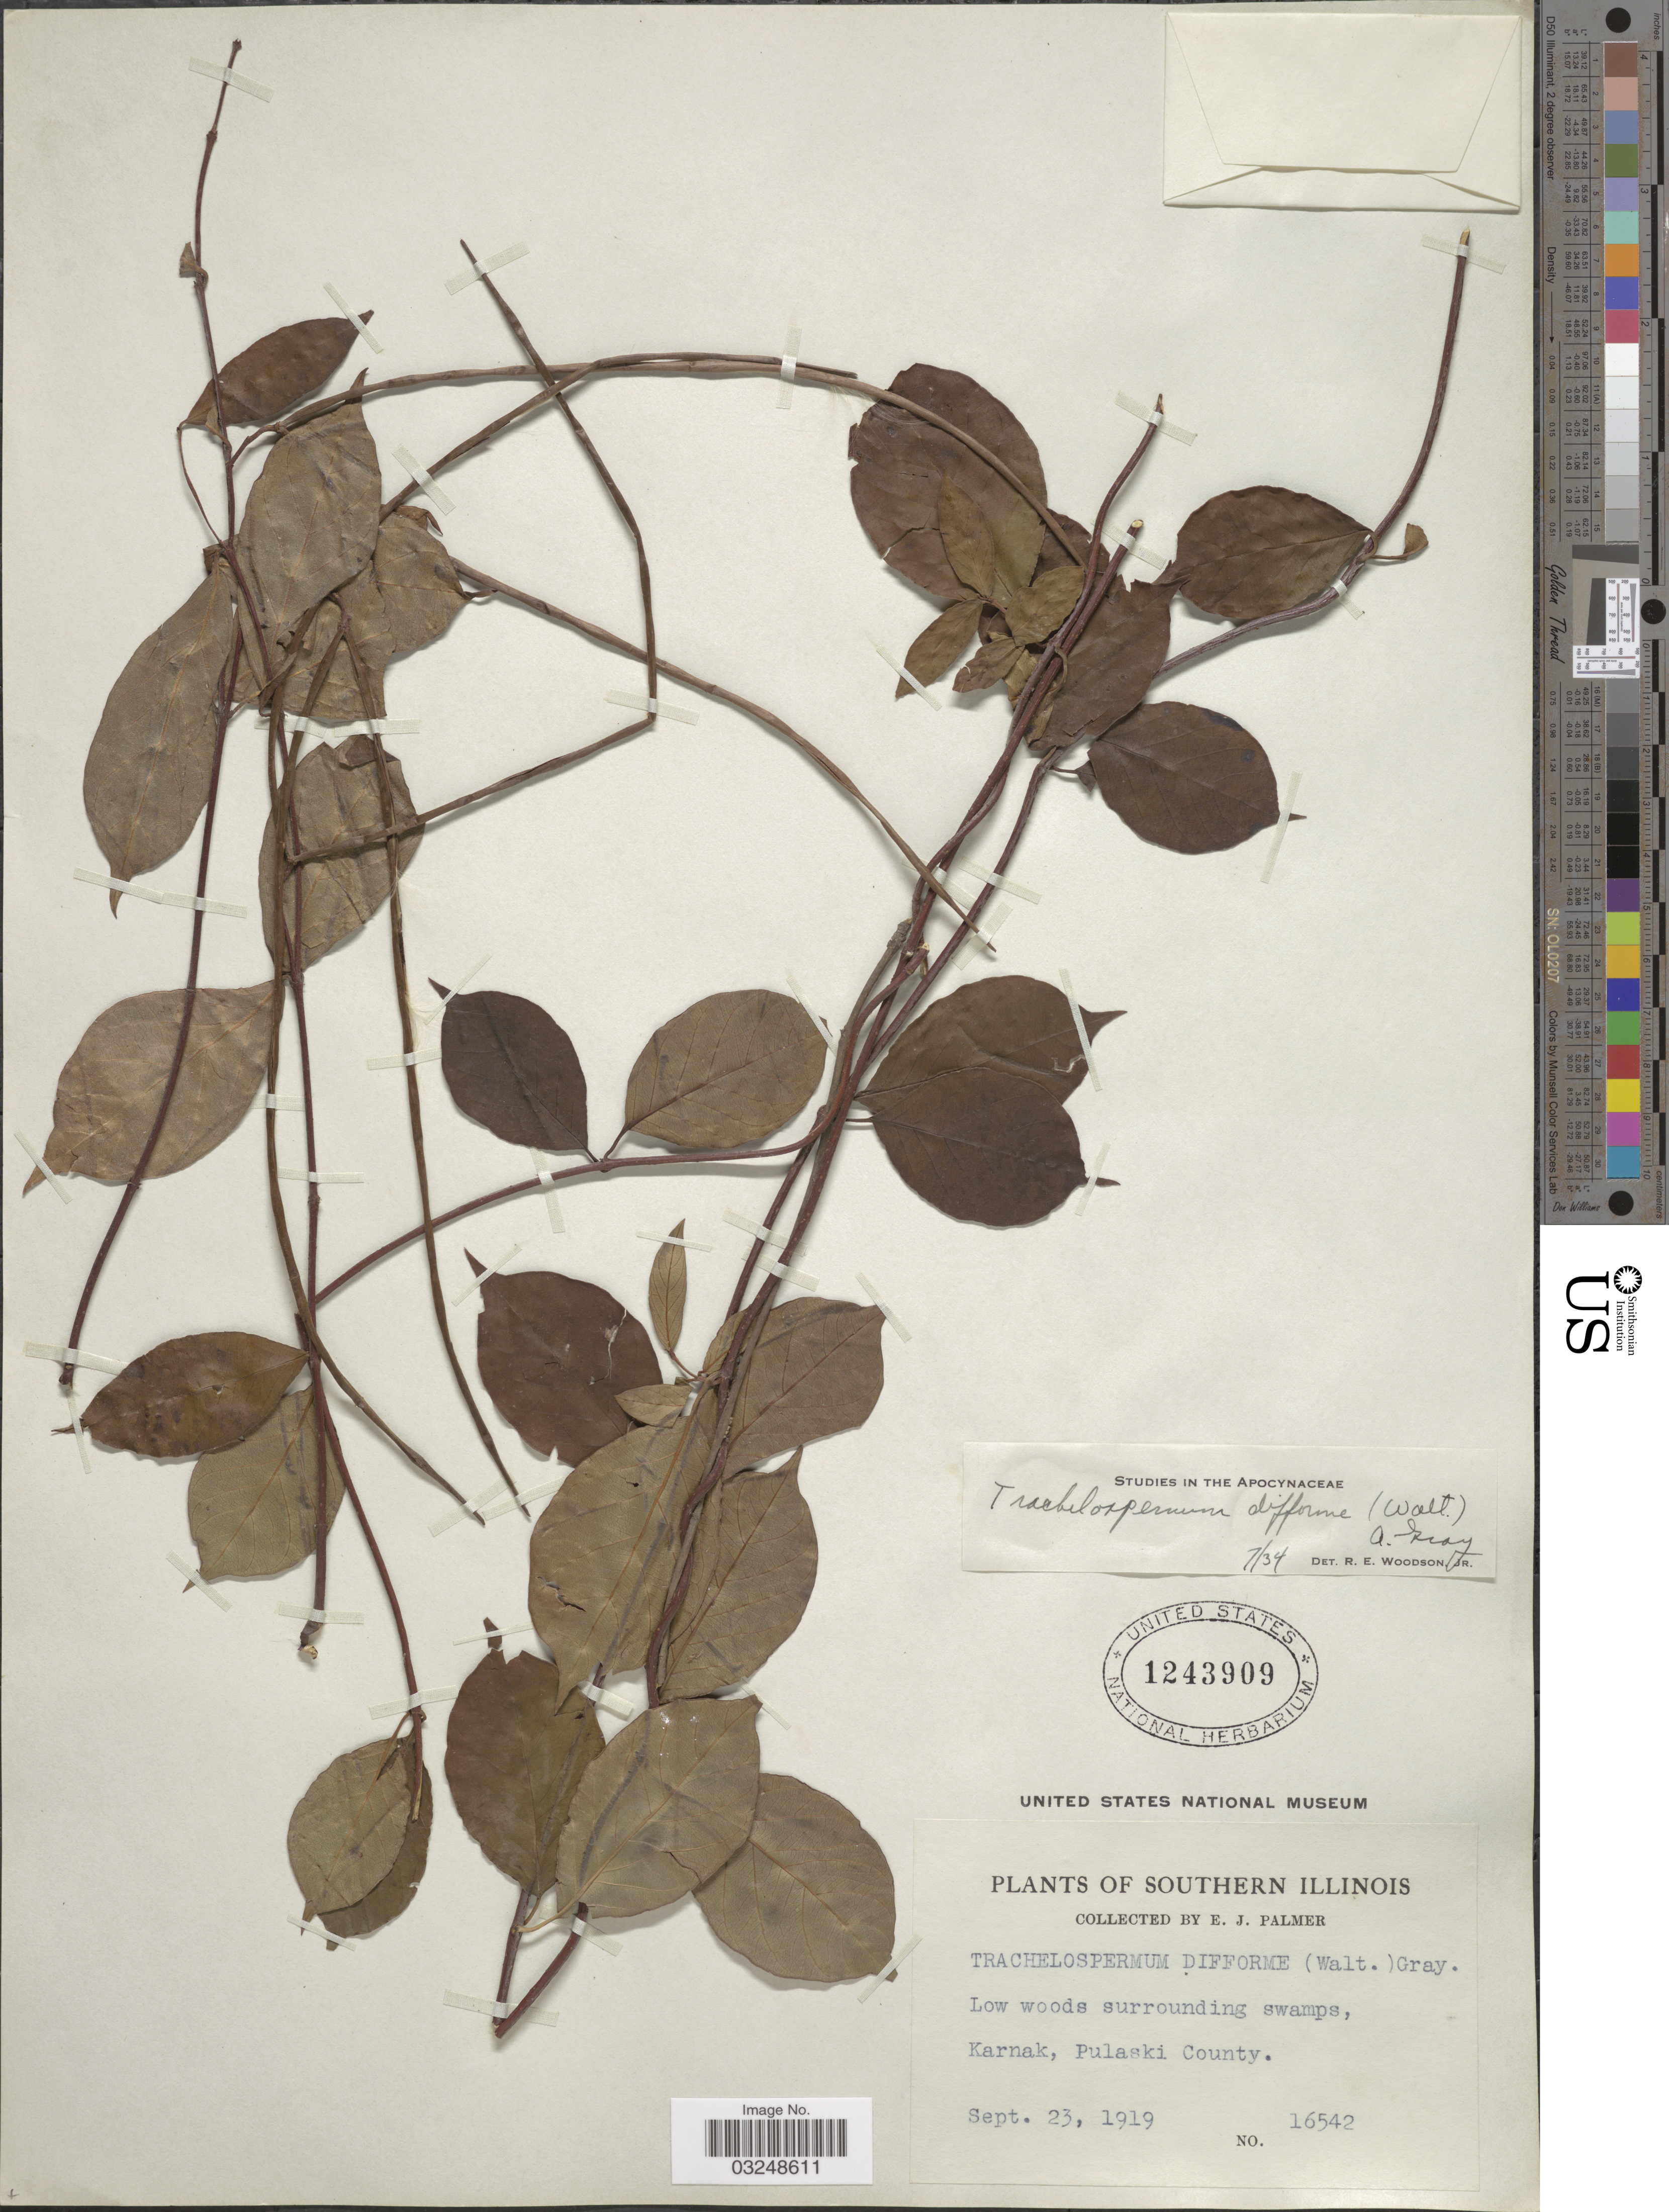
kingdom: Plantae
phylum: Tracheophyta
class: Magnoliopsida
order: Gentianales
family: Apocynaceae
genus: Trachelospermum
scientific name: Trachelospermum difforme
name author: (Walter) A. Gray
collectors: E. J. Palmer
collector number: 16542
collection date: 1919-09-23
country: United States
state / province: Illinois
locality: Southern Illinois, Karnak, Pulaski County.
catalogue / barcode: US 1243909